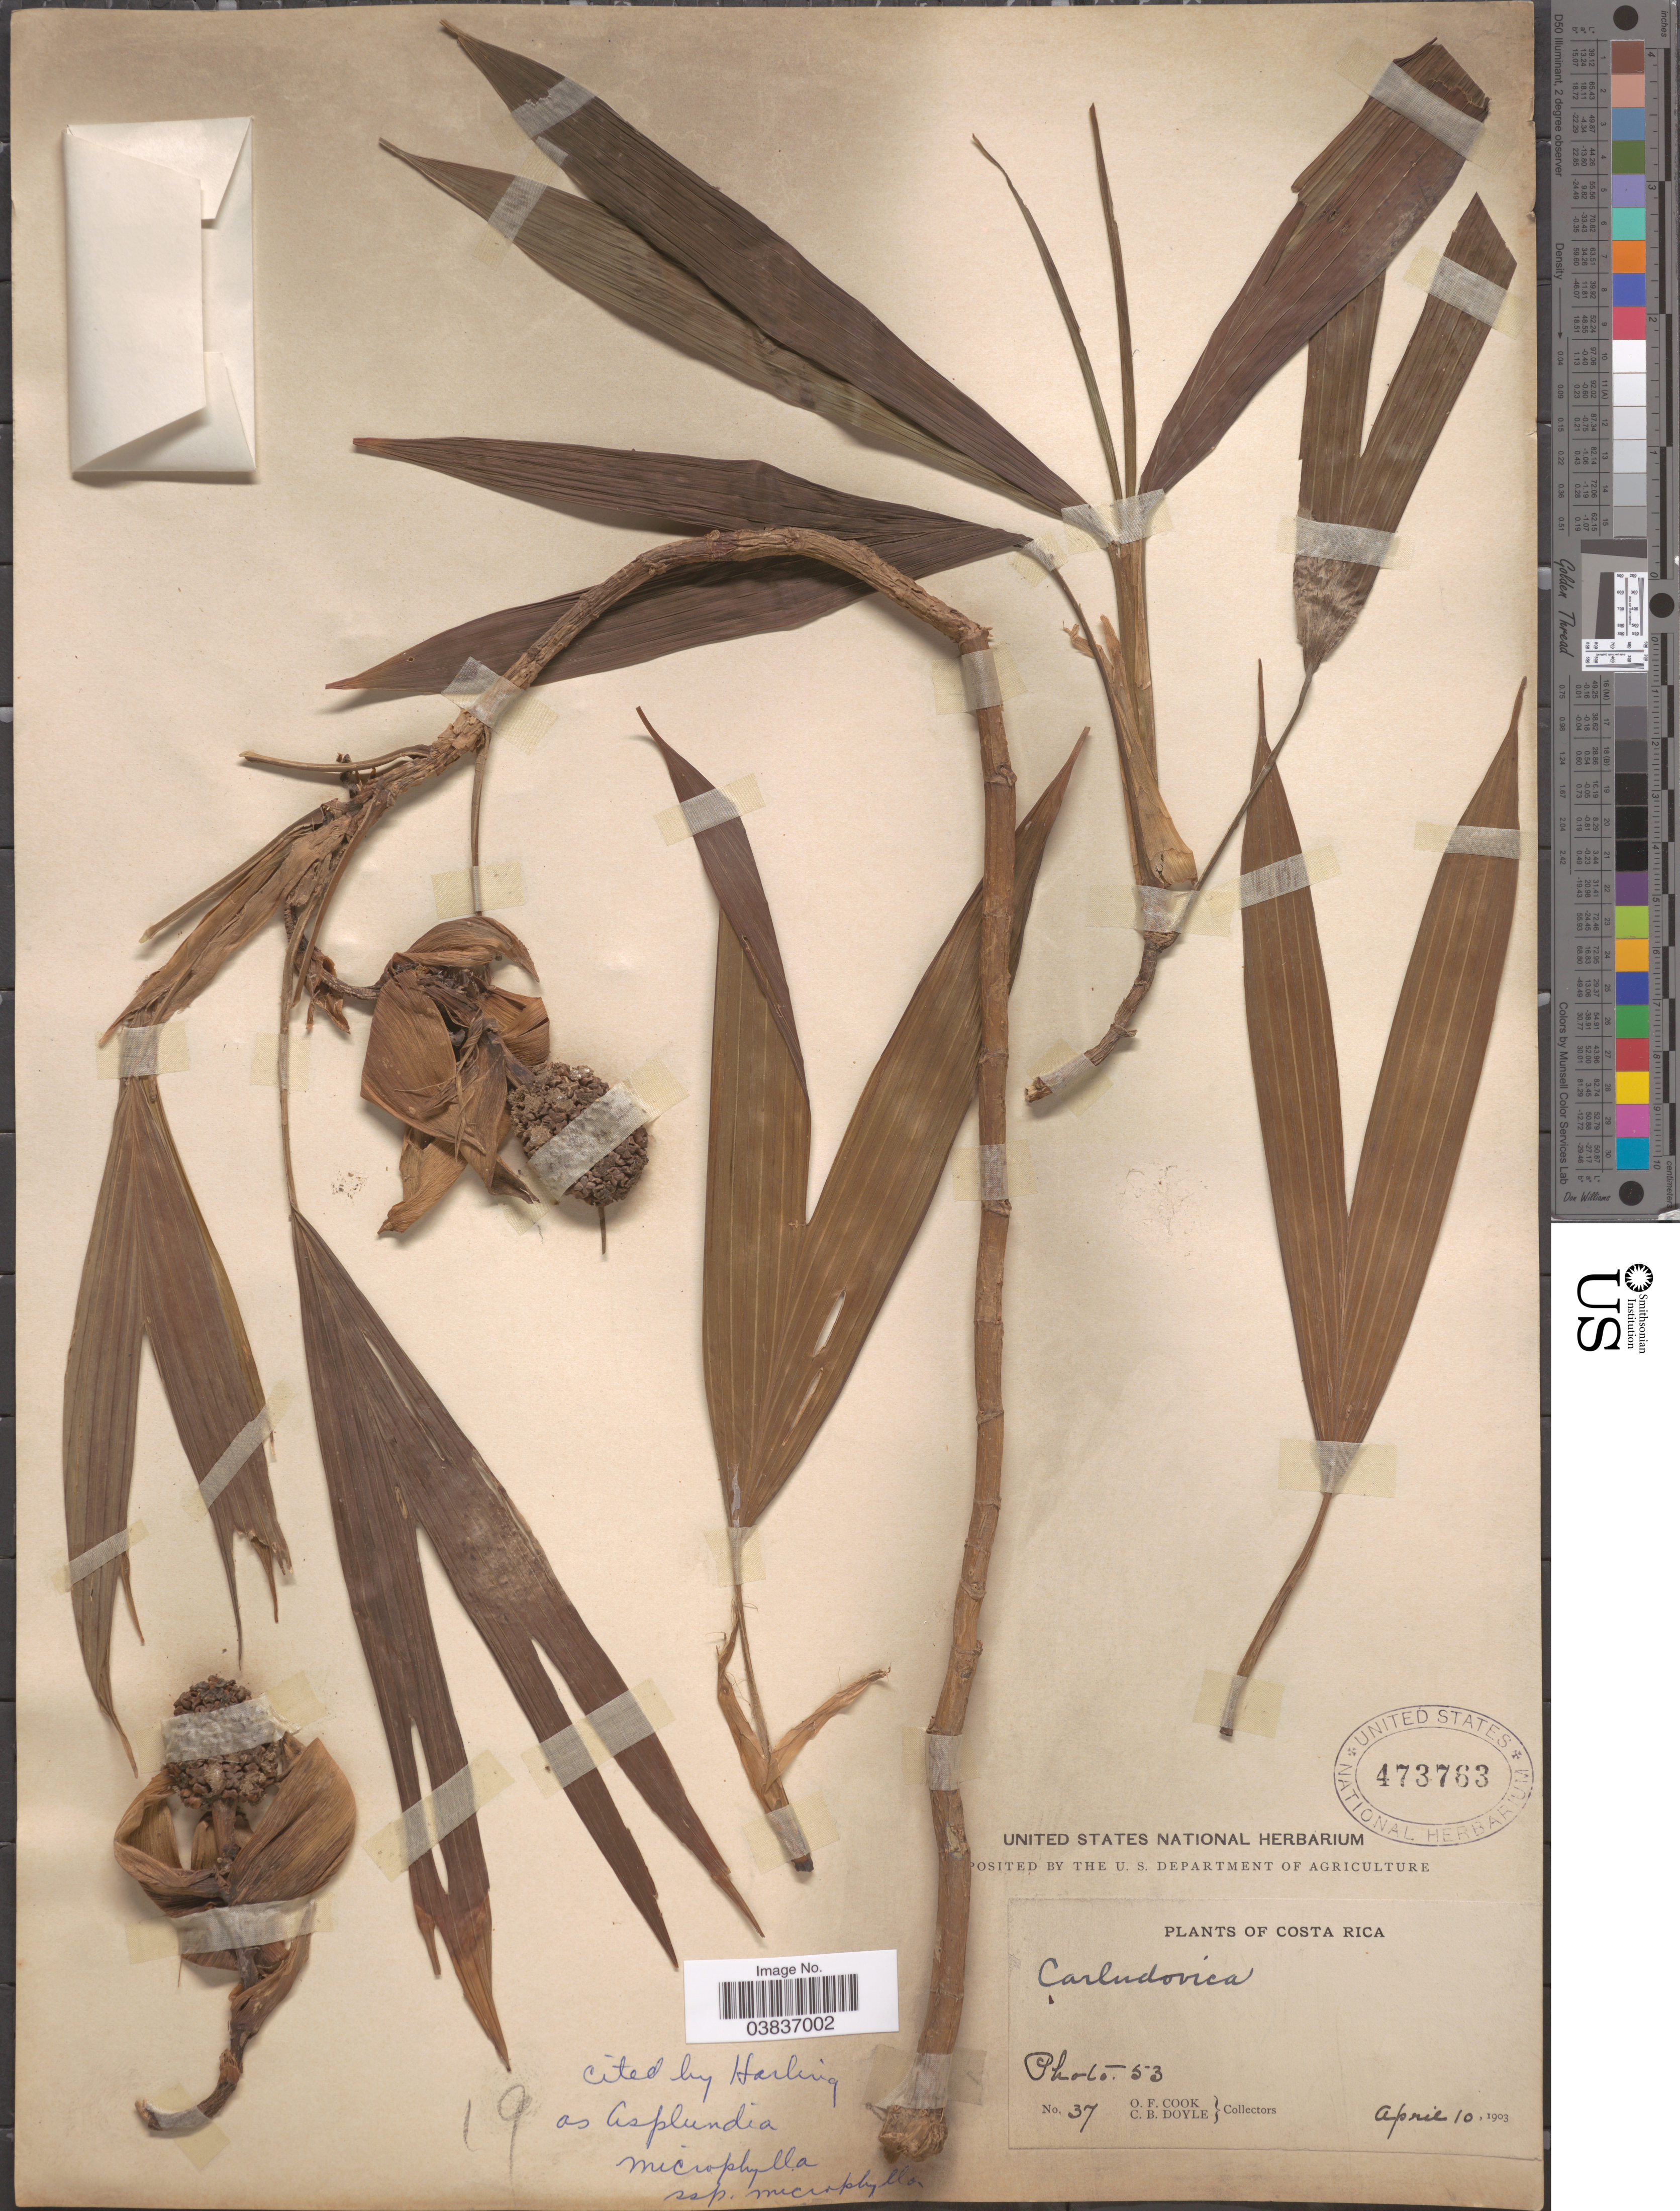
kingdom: Plantae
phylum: Tracheophyta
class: Liliopsida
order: Pandanales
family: Cyclanthaceae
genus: Asplundia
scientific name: Asplundia microphylla subsp. microphylla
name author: Harling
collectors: O. F. Cook & C. Doyle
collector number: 37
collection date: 1903-04-10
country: Costa Rica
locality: Photo. 53.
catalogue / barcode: US 473763